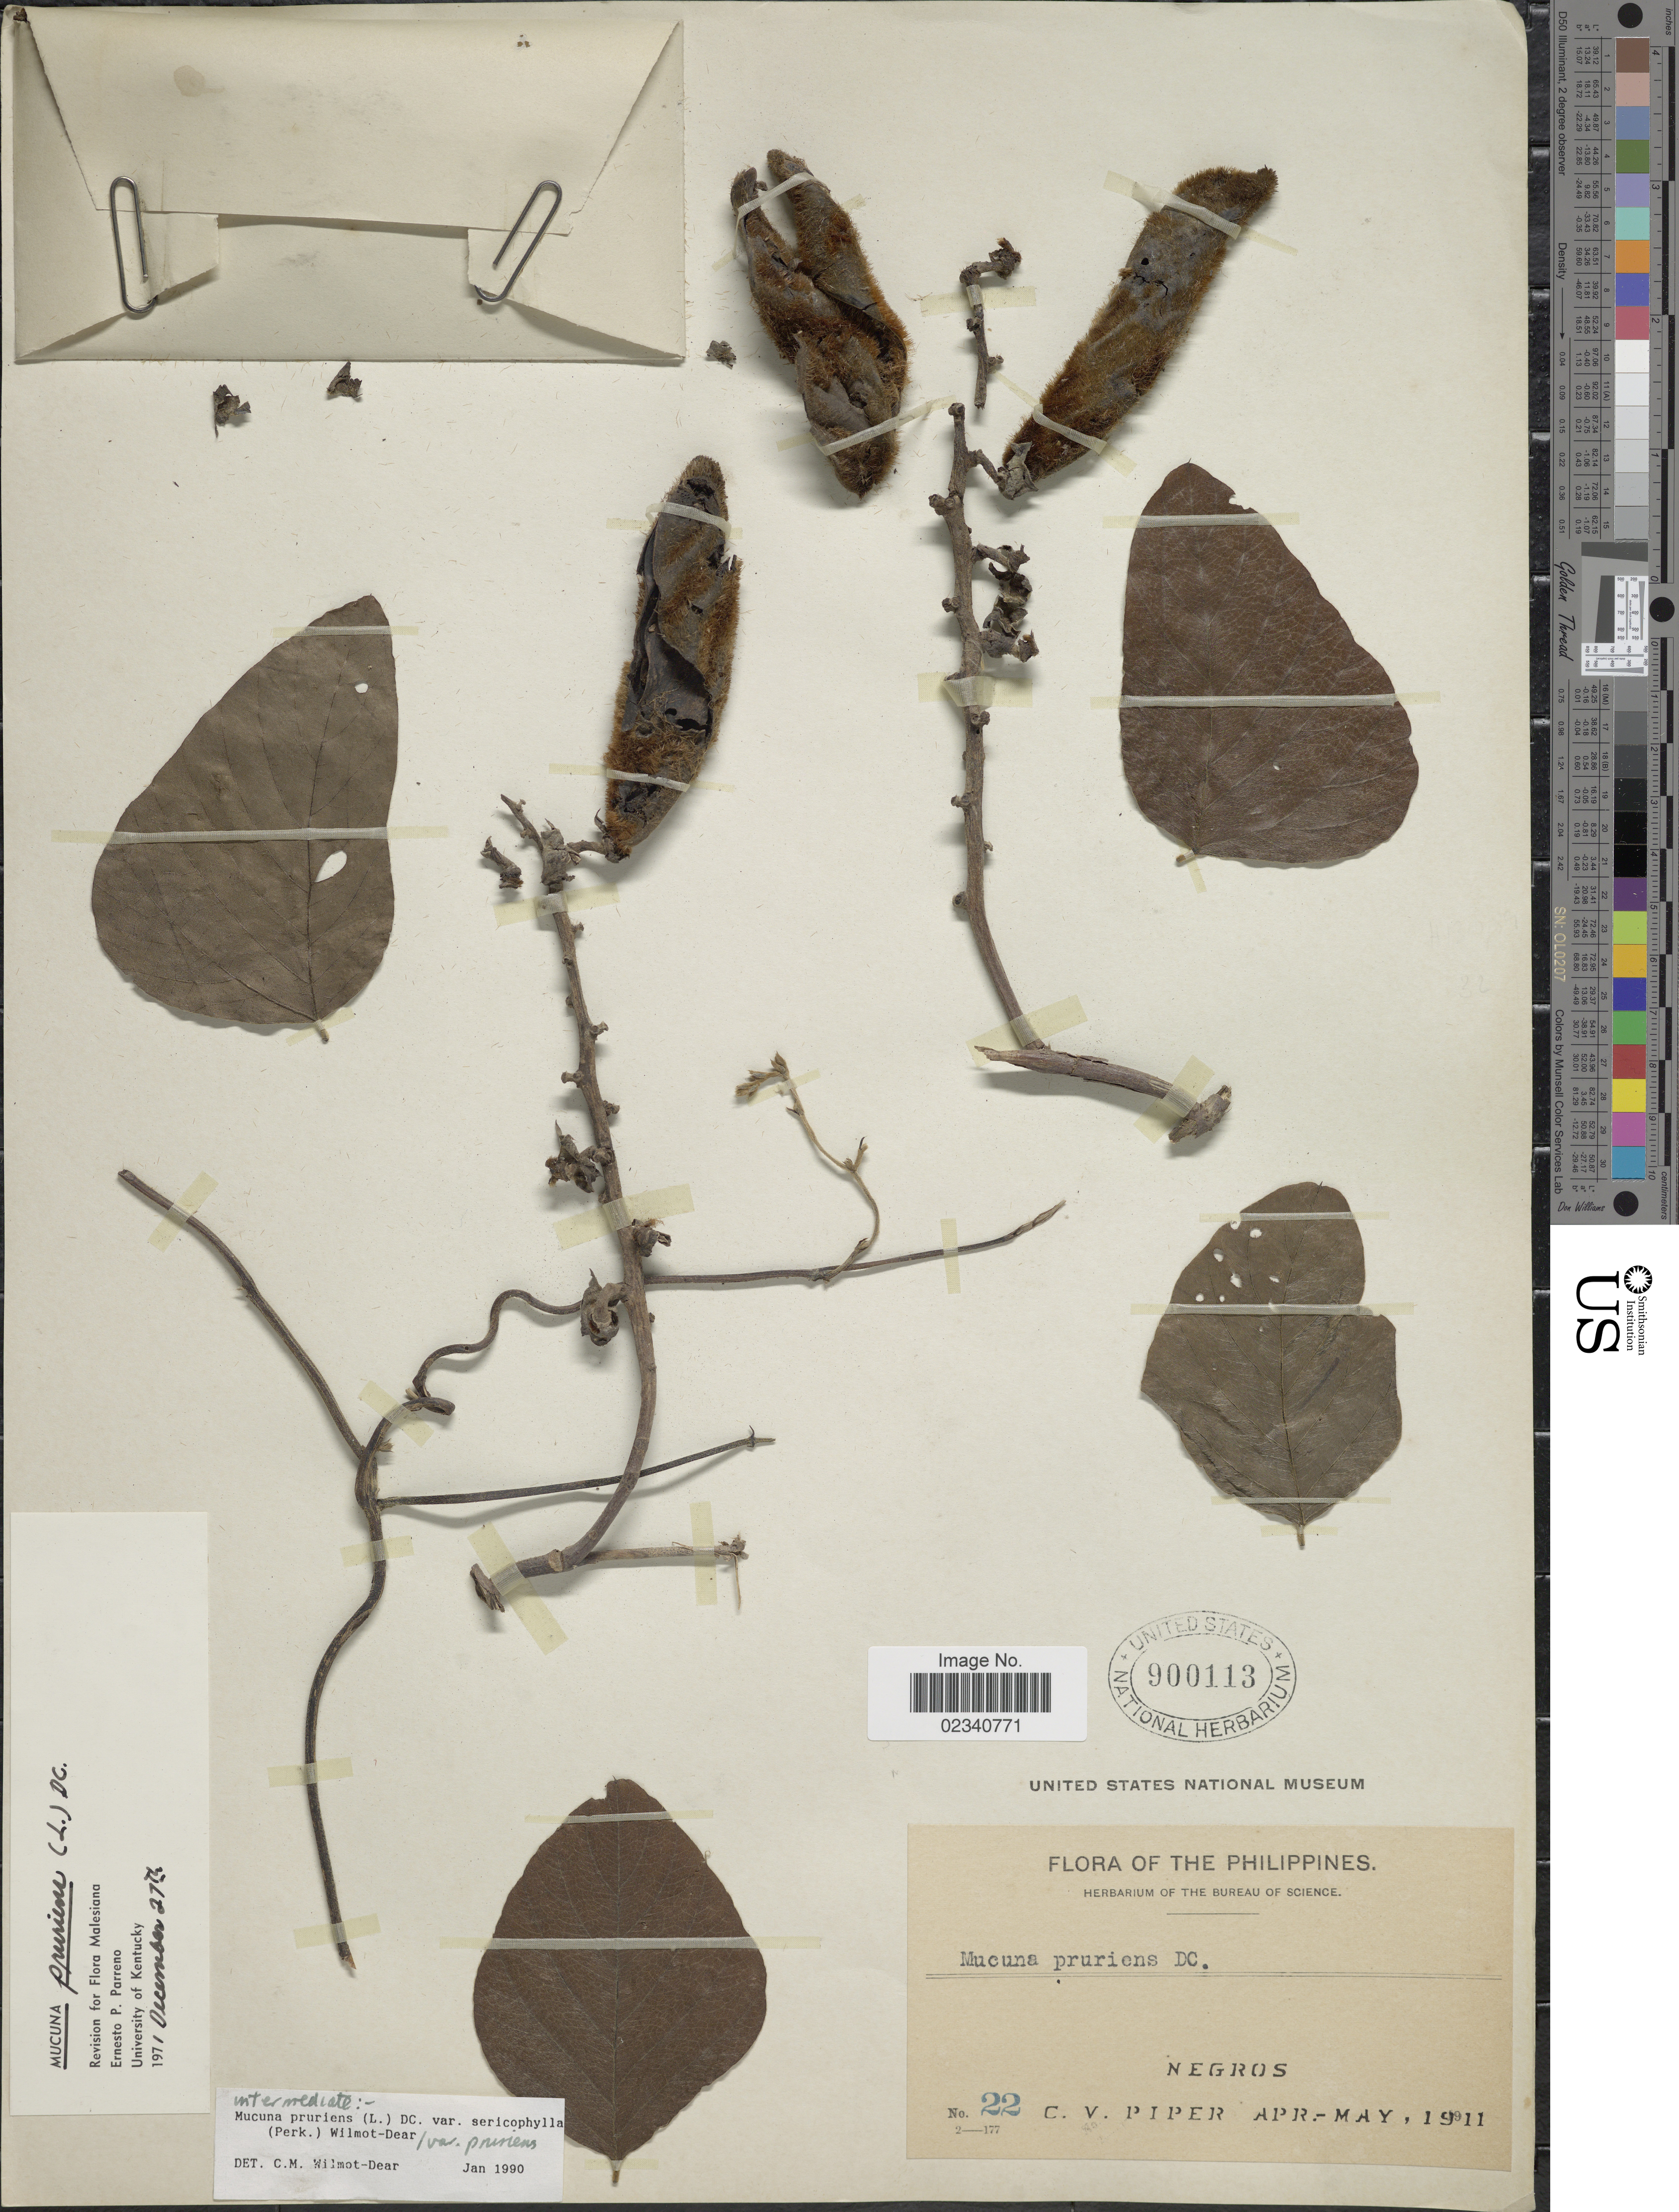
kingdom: Plantae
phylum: Tracheophyta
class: Magnoliopsida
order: Fabales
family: Fabaceae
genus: Mucuna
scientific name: Mucuna pruriens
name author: (L.) DC.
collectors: C. V. Piper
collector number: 22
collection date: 1911-04/1911-05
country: Philippines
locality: Negros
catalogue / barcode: US 900113